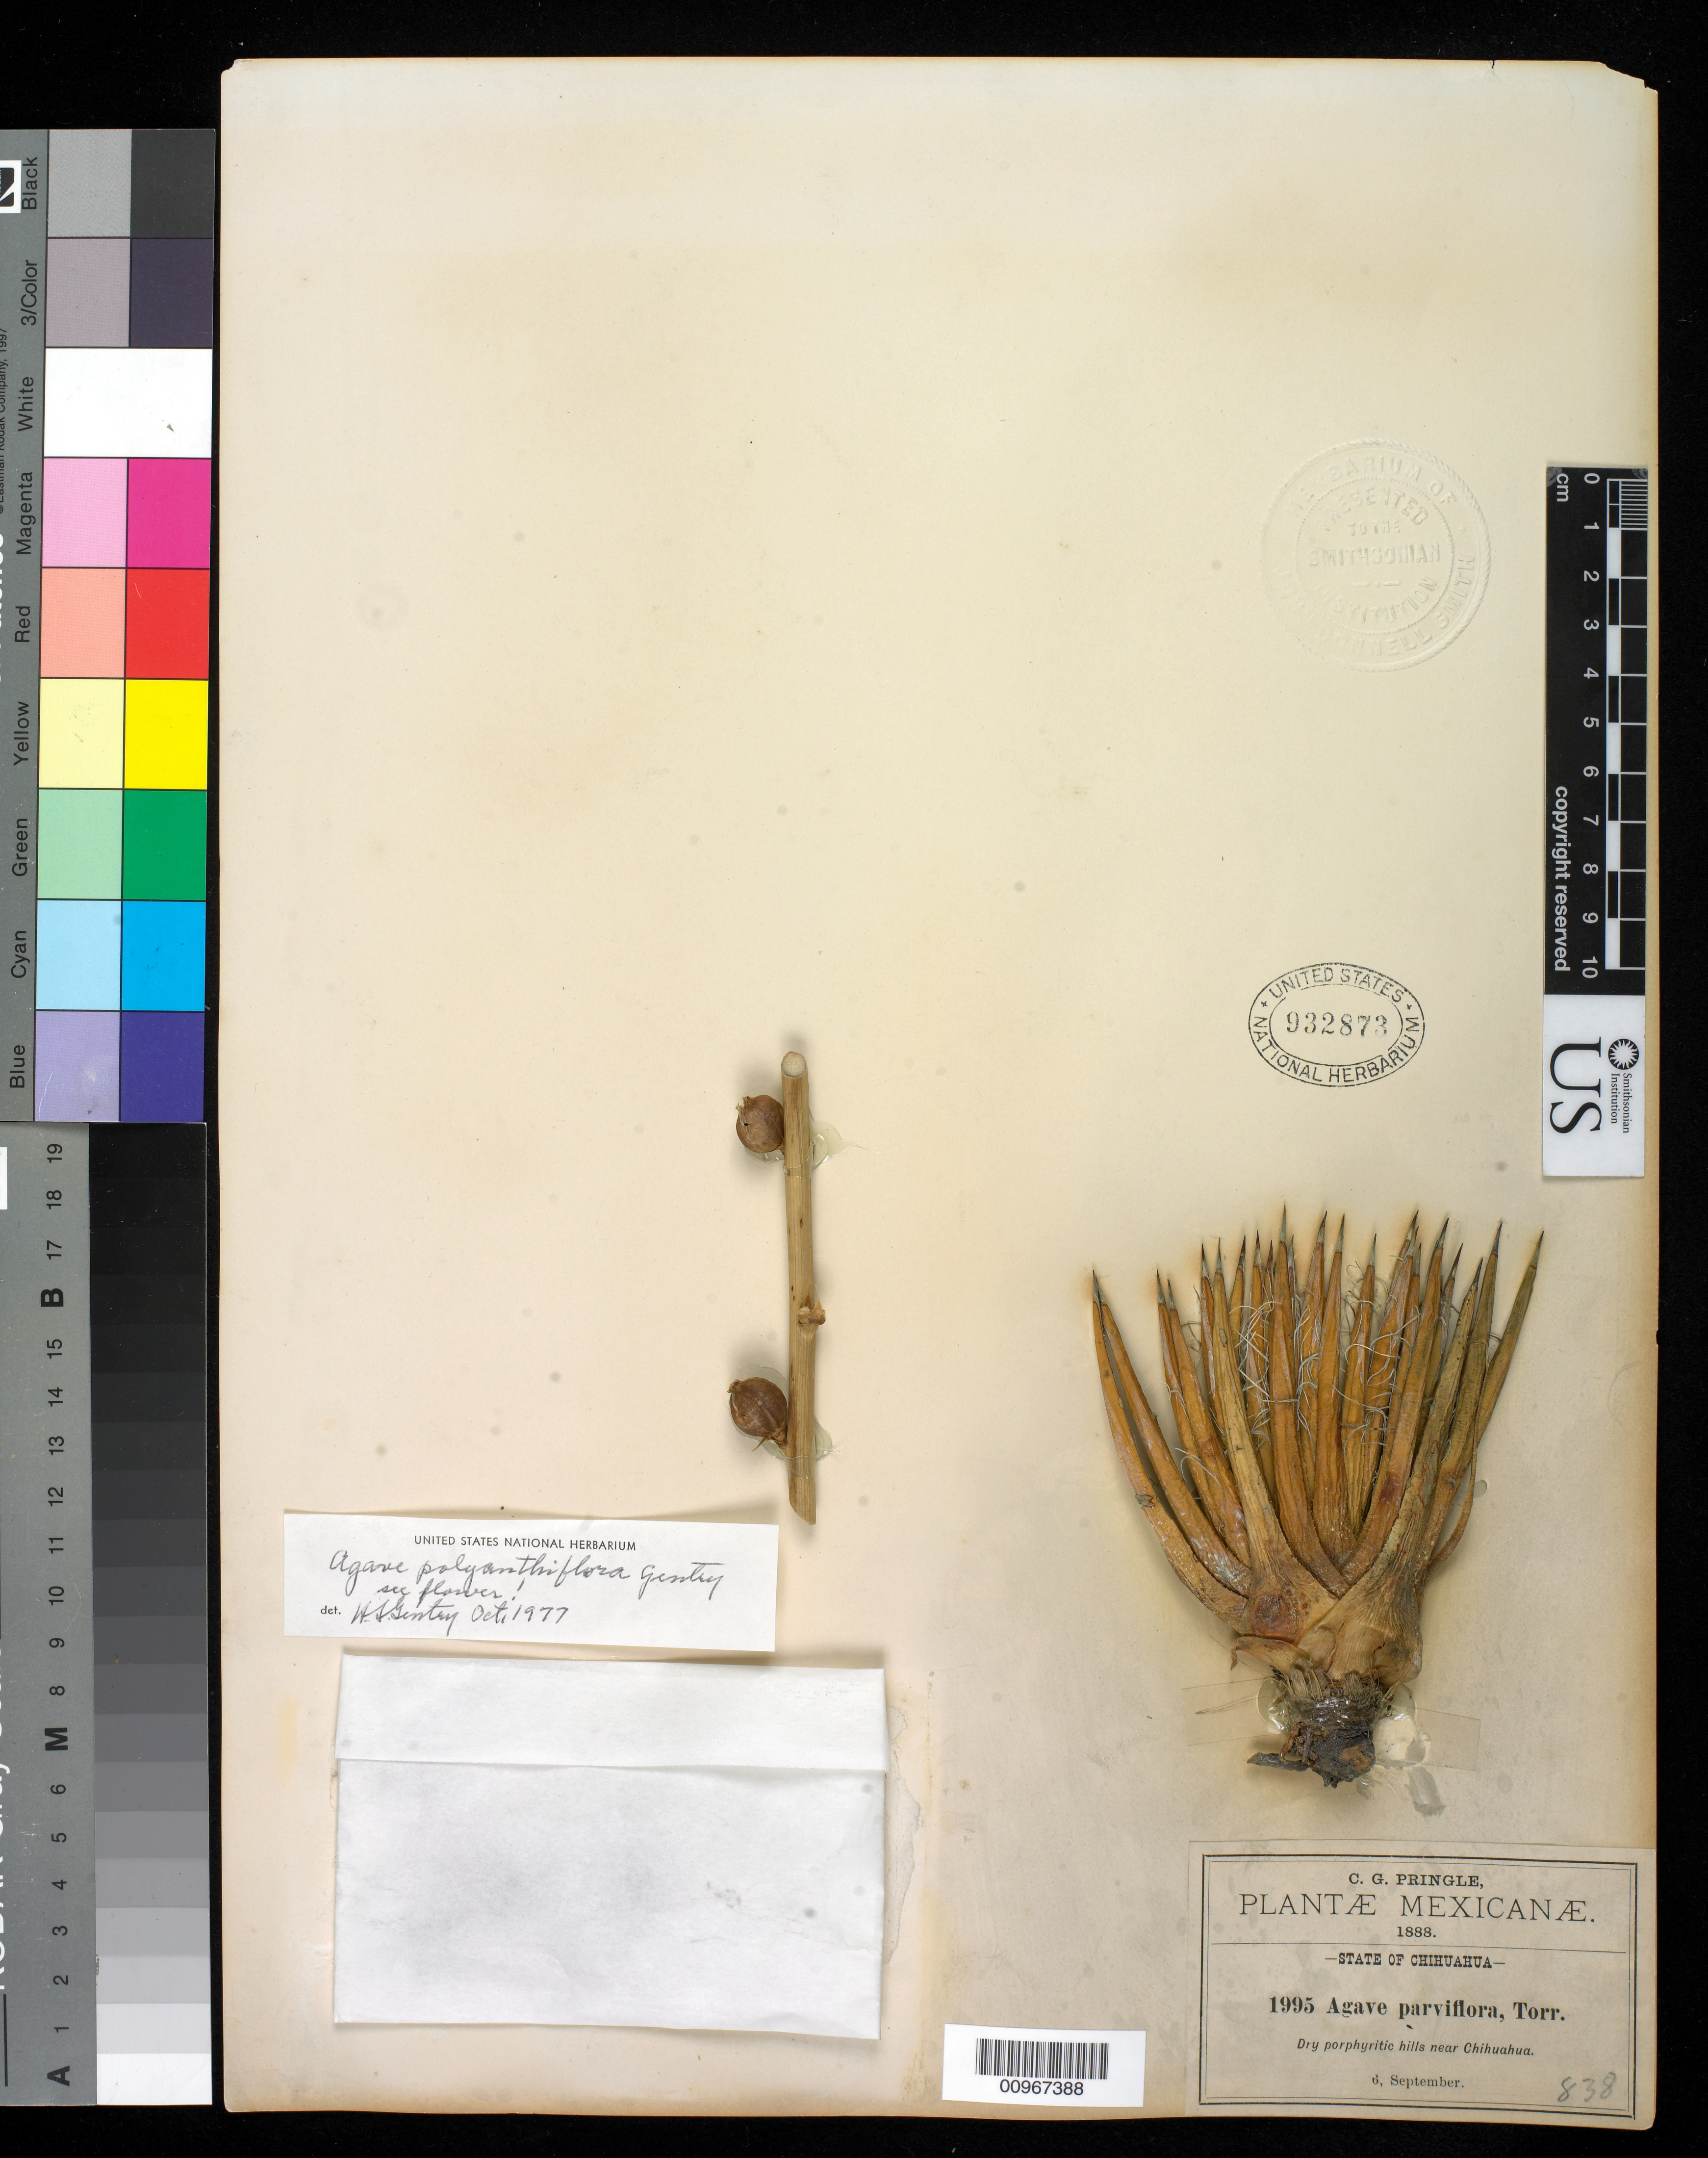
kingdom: Plantae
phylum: Tracheophyta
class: Liliopsida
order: Asparagales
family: Asparagaceae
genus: Agave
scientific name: Agave polianthiflora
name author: Gentry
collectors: C. G. Pringle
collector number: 1995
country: Mexico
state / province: Chihuahua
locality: Near Chihuahua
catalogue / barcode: US 932873